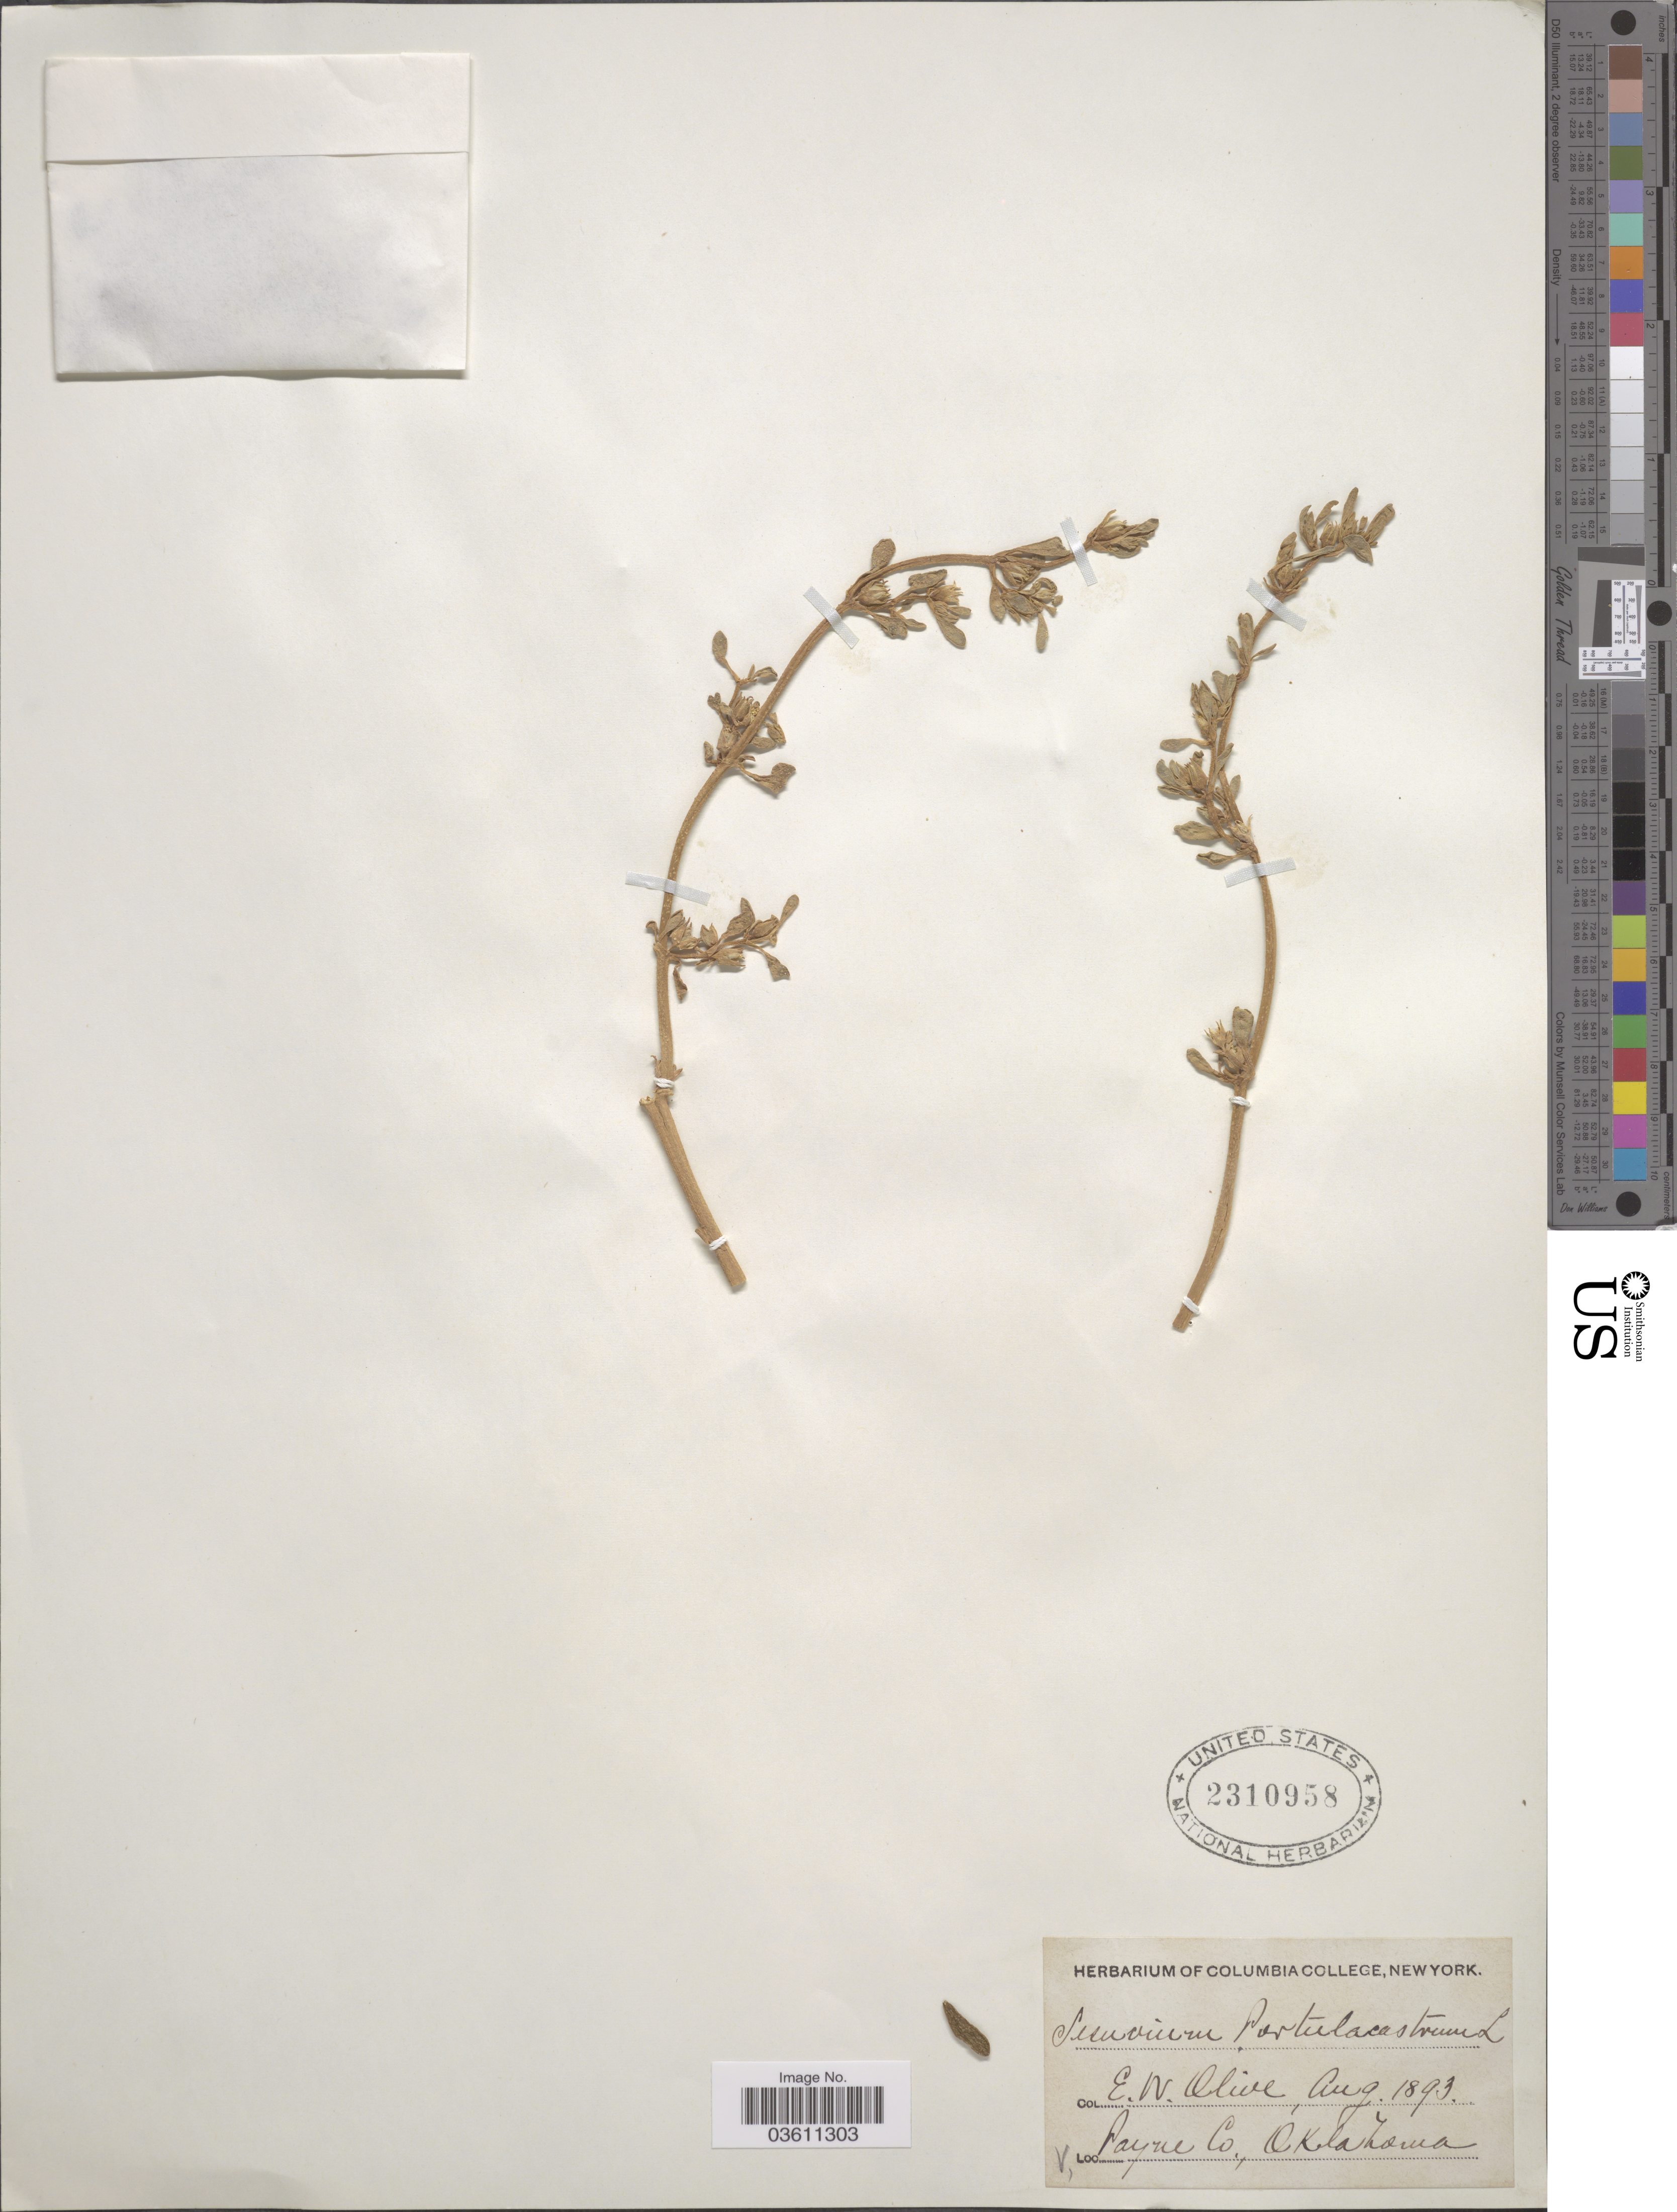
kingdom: Plantae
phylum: Tracheophyta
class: Magnoliopsida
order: Caryophyllales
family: Aizoaceae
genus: Sesuvium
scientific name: Sesuvium revolutifolium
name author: Ortega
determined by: Strong, Mark T., (BOT), Smithsonian Institution - National Museum of Natural History (UNITED STATES)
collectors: E. Olive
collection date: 1893-08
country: United States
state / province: Oklahoma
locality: Payne Co.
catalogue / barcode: US 2310958